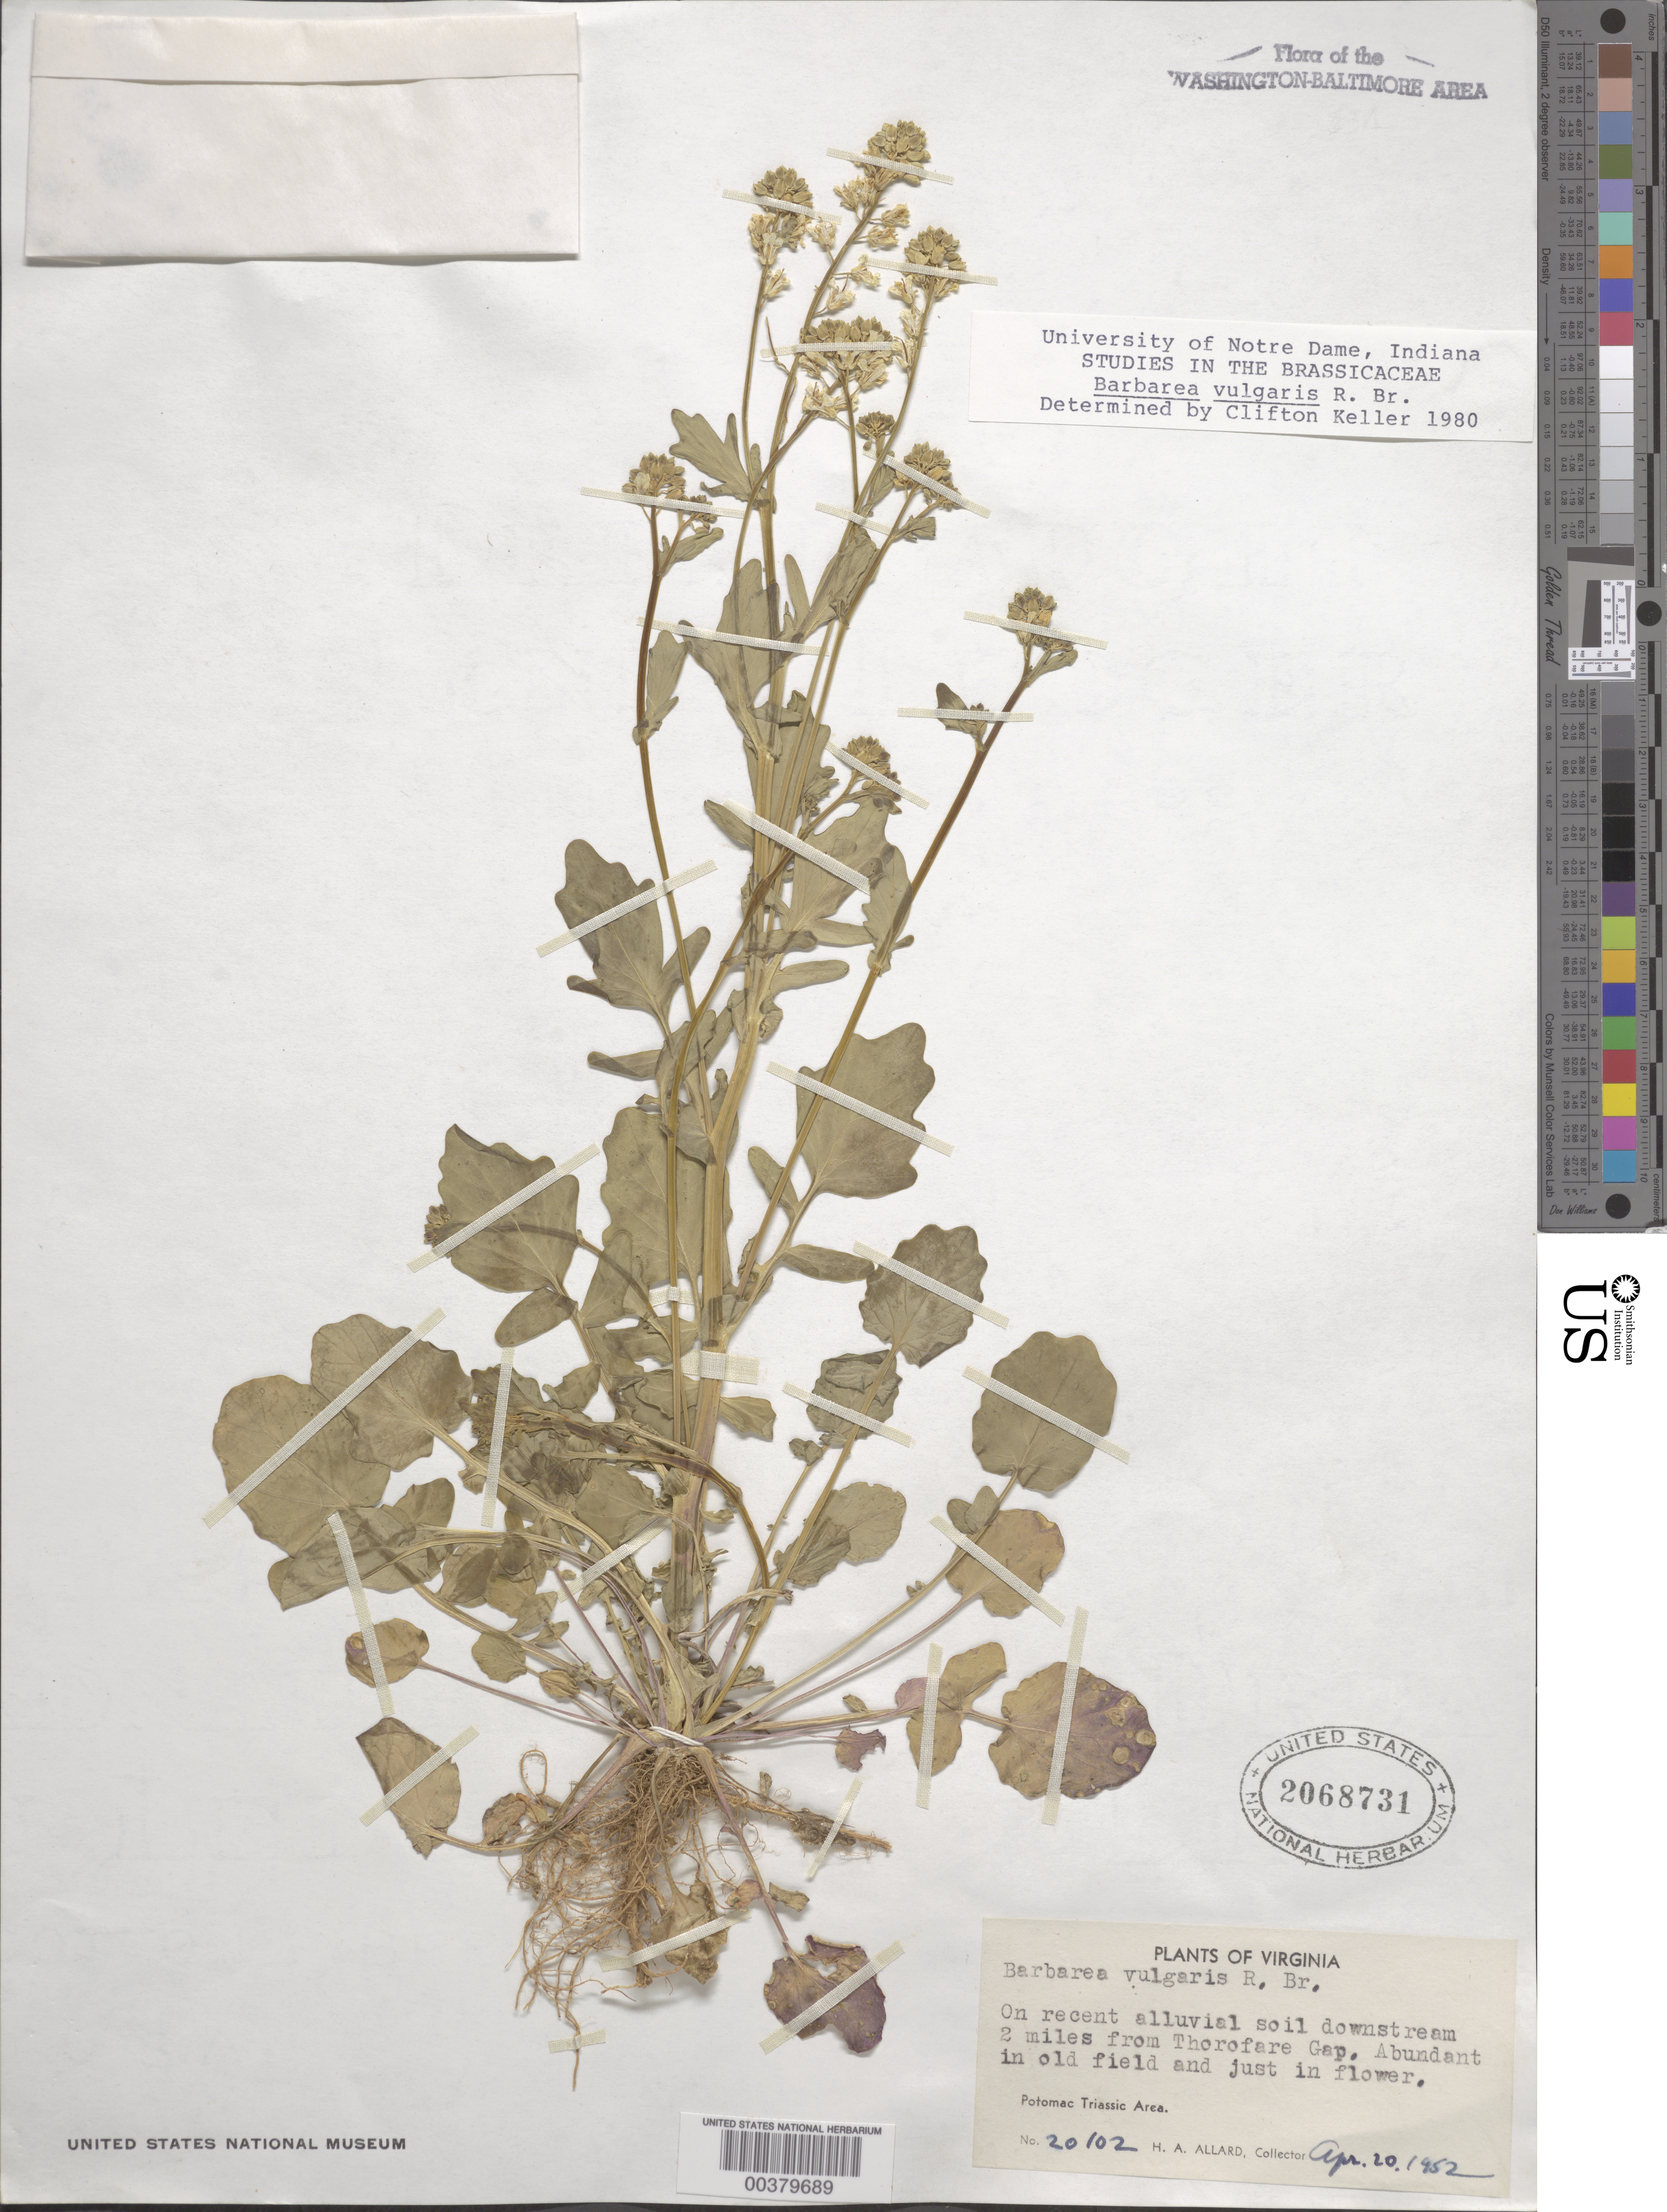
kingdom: Plantae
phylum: Tracheophyta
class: Magnoliopsida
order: Brassicales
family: Brassicaceae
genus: Barbarea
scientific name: Barbarea vulgaris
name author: W.T. Aiton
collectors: H. A. Allard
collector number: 20102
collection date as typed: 20 Apr 1952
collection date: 1952-04-20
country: United States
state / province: Virginia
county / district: Fauquier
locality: downstream from Thorofare Gap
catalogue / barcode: US 2068731